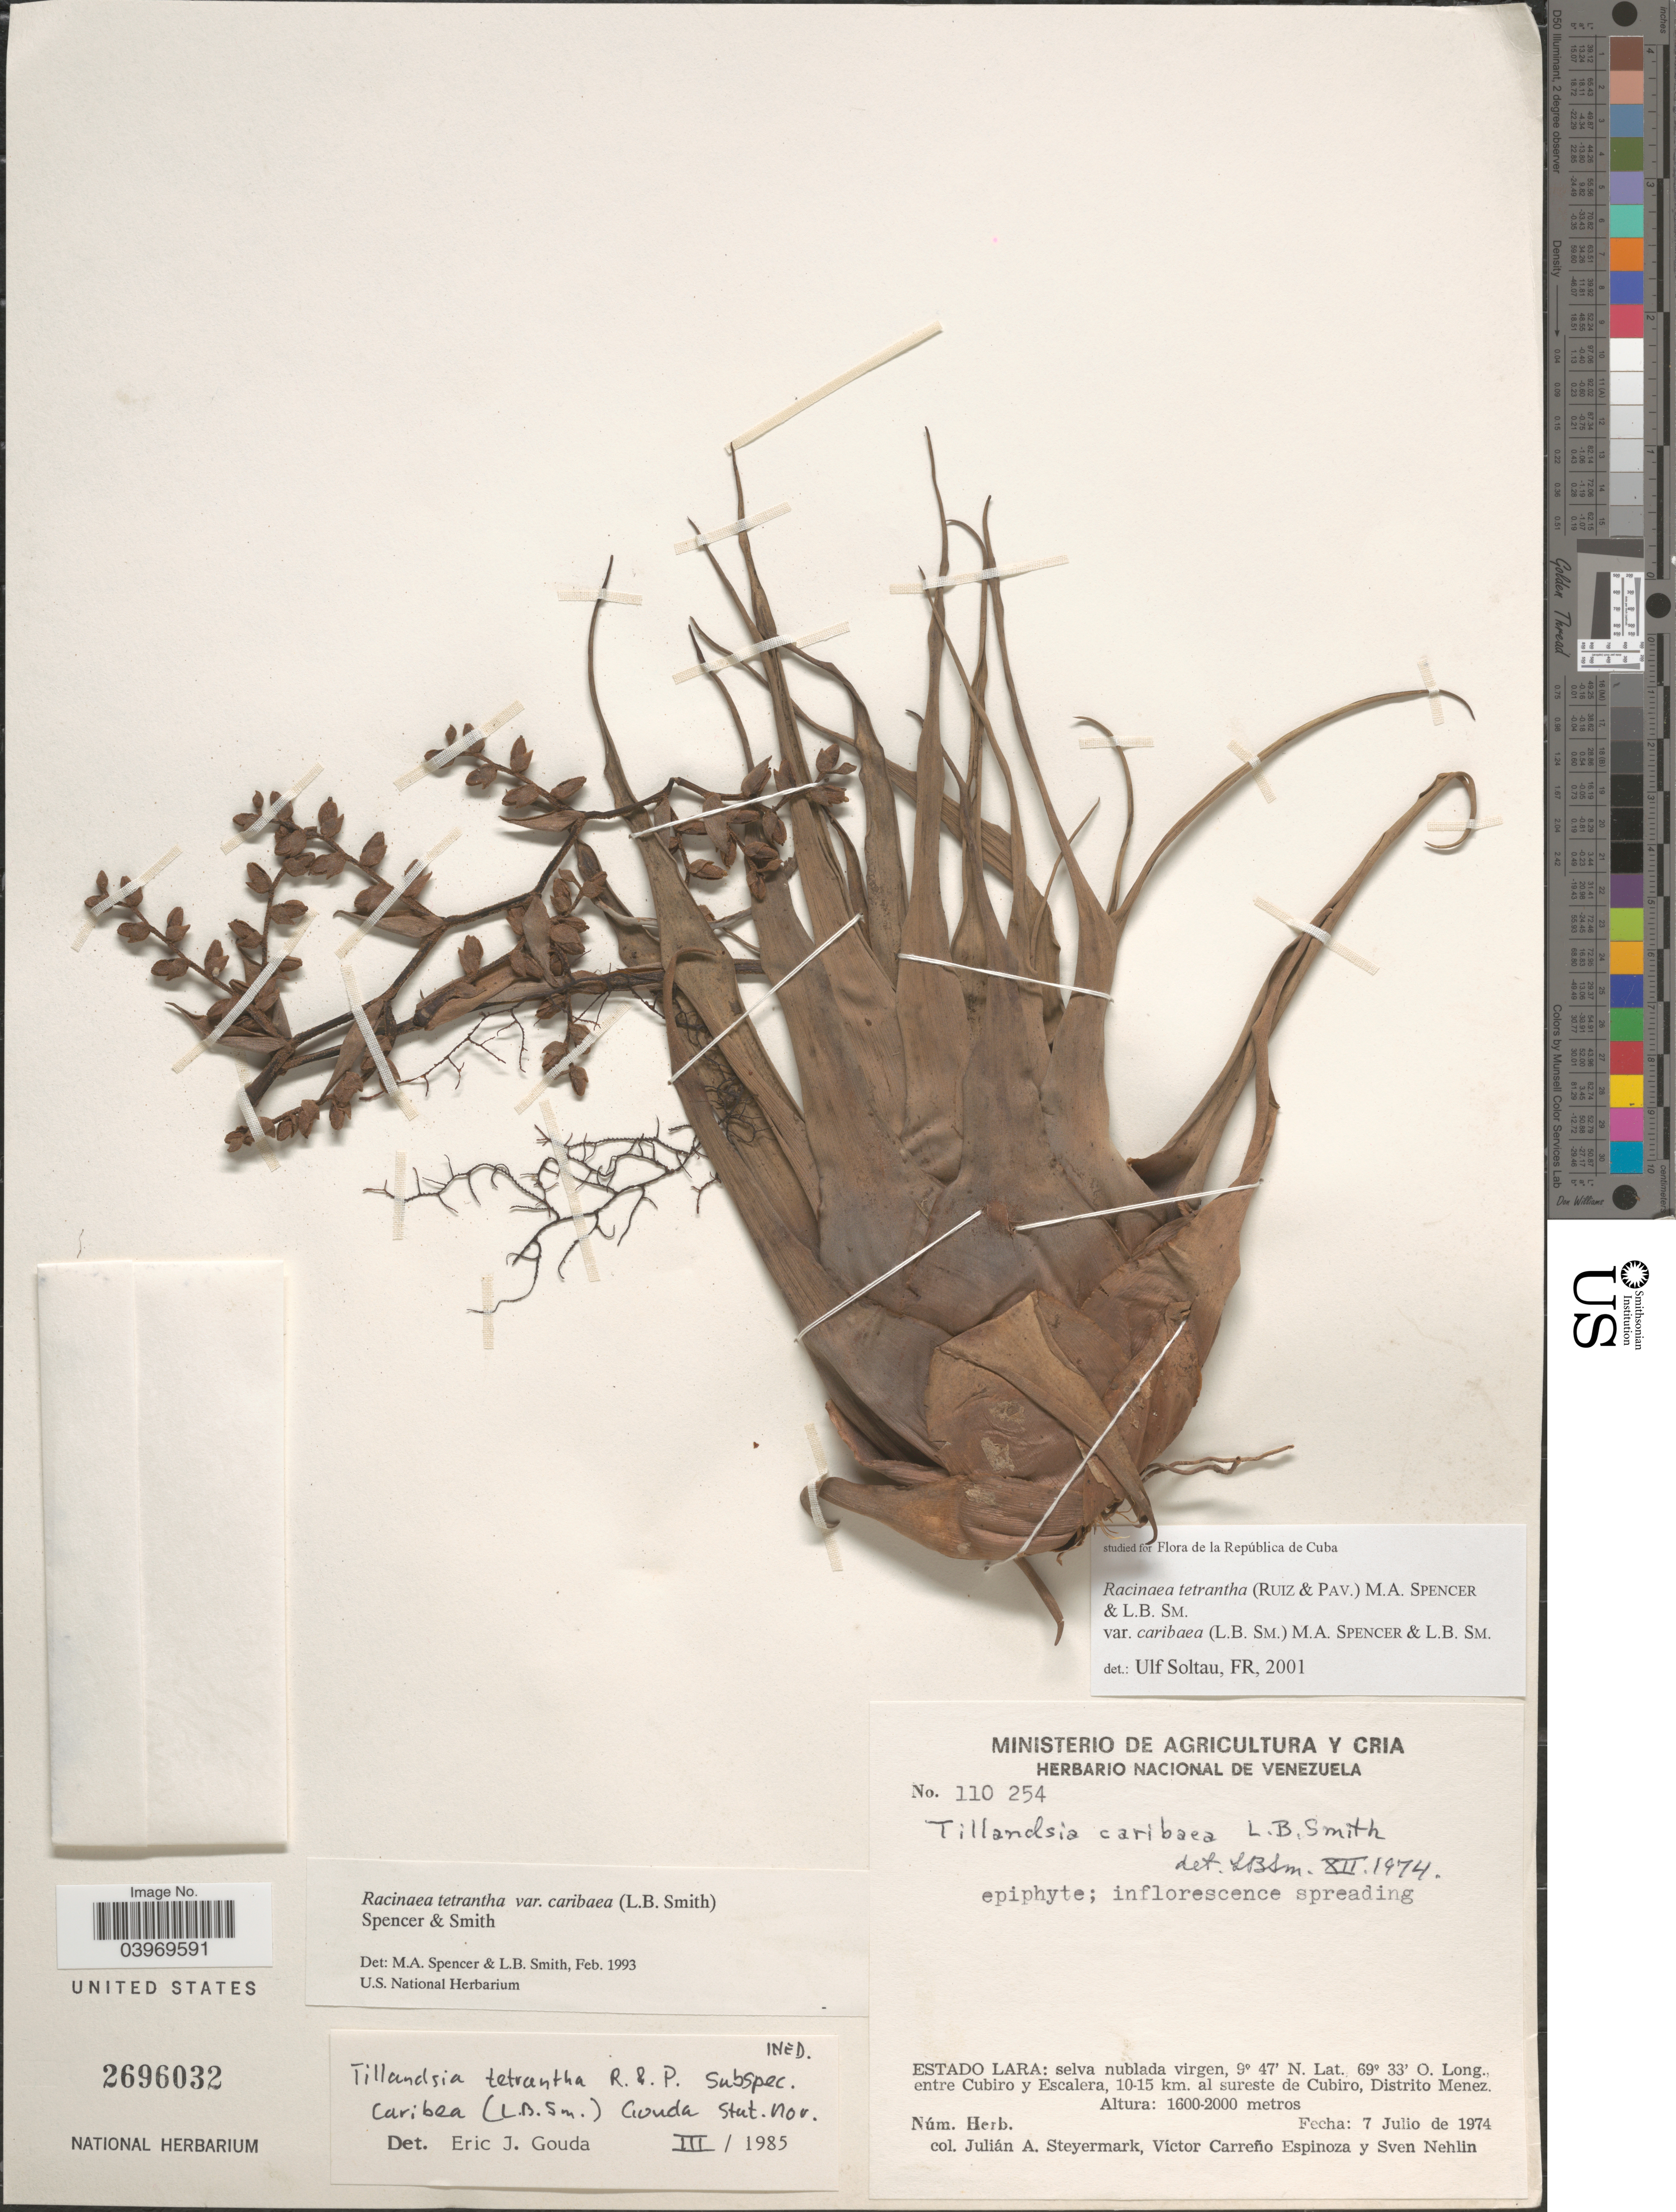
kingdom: Plantae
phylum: Tracheophyta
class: Liliopsida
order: Poales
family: Bromeliaceae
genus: Racinaea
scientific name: Racinaea tetrantha var. caribaea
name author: (L.B. Sm.) M.A. Spencer & L.B. Sm.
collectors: J. Steyermark, V. Espinoza & S. Nehlin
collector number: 110254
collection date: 1974-07-07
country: Venezuela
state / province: Lara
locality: Selva nublada virgen, entre Cubiro y Escalera, 10-15 km. al sureste de Cubiro, Distrito Menez.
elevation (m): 1600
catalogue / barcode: US 2696032